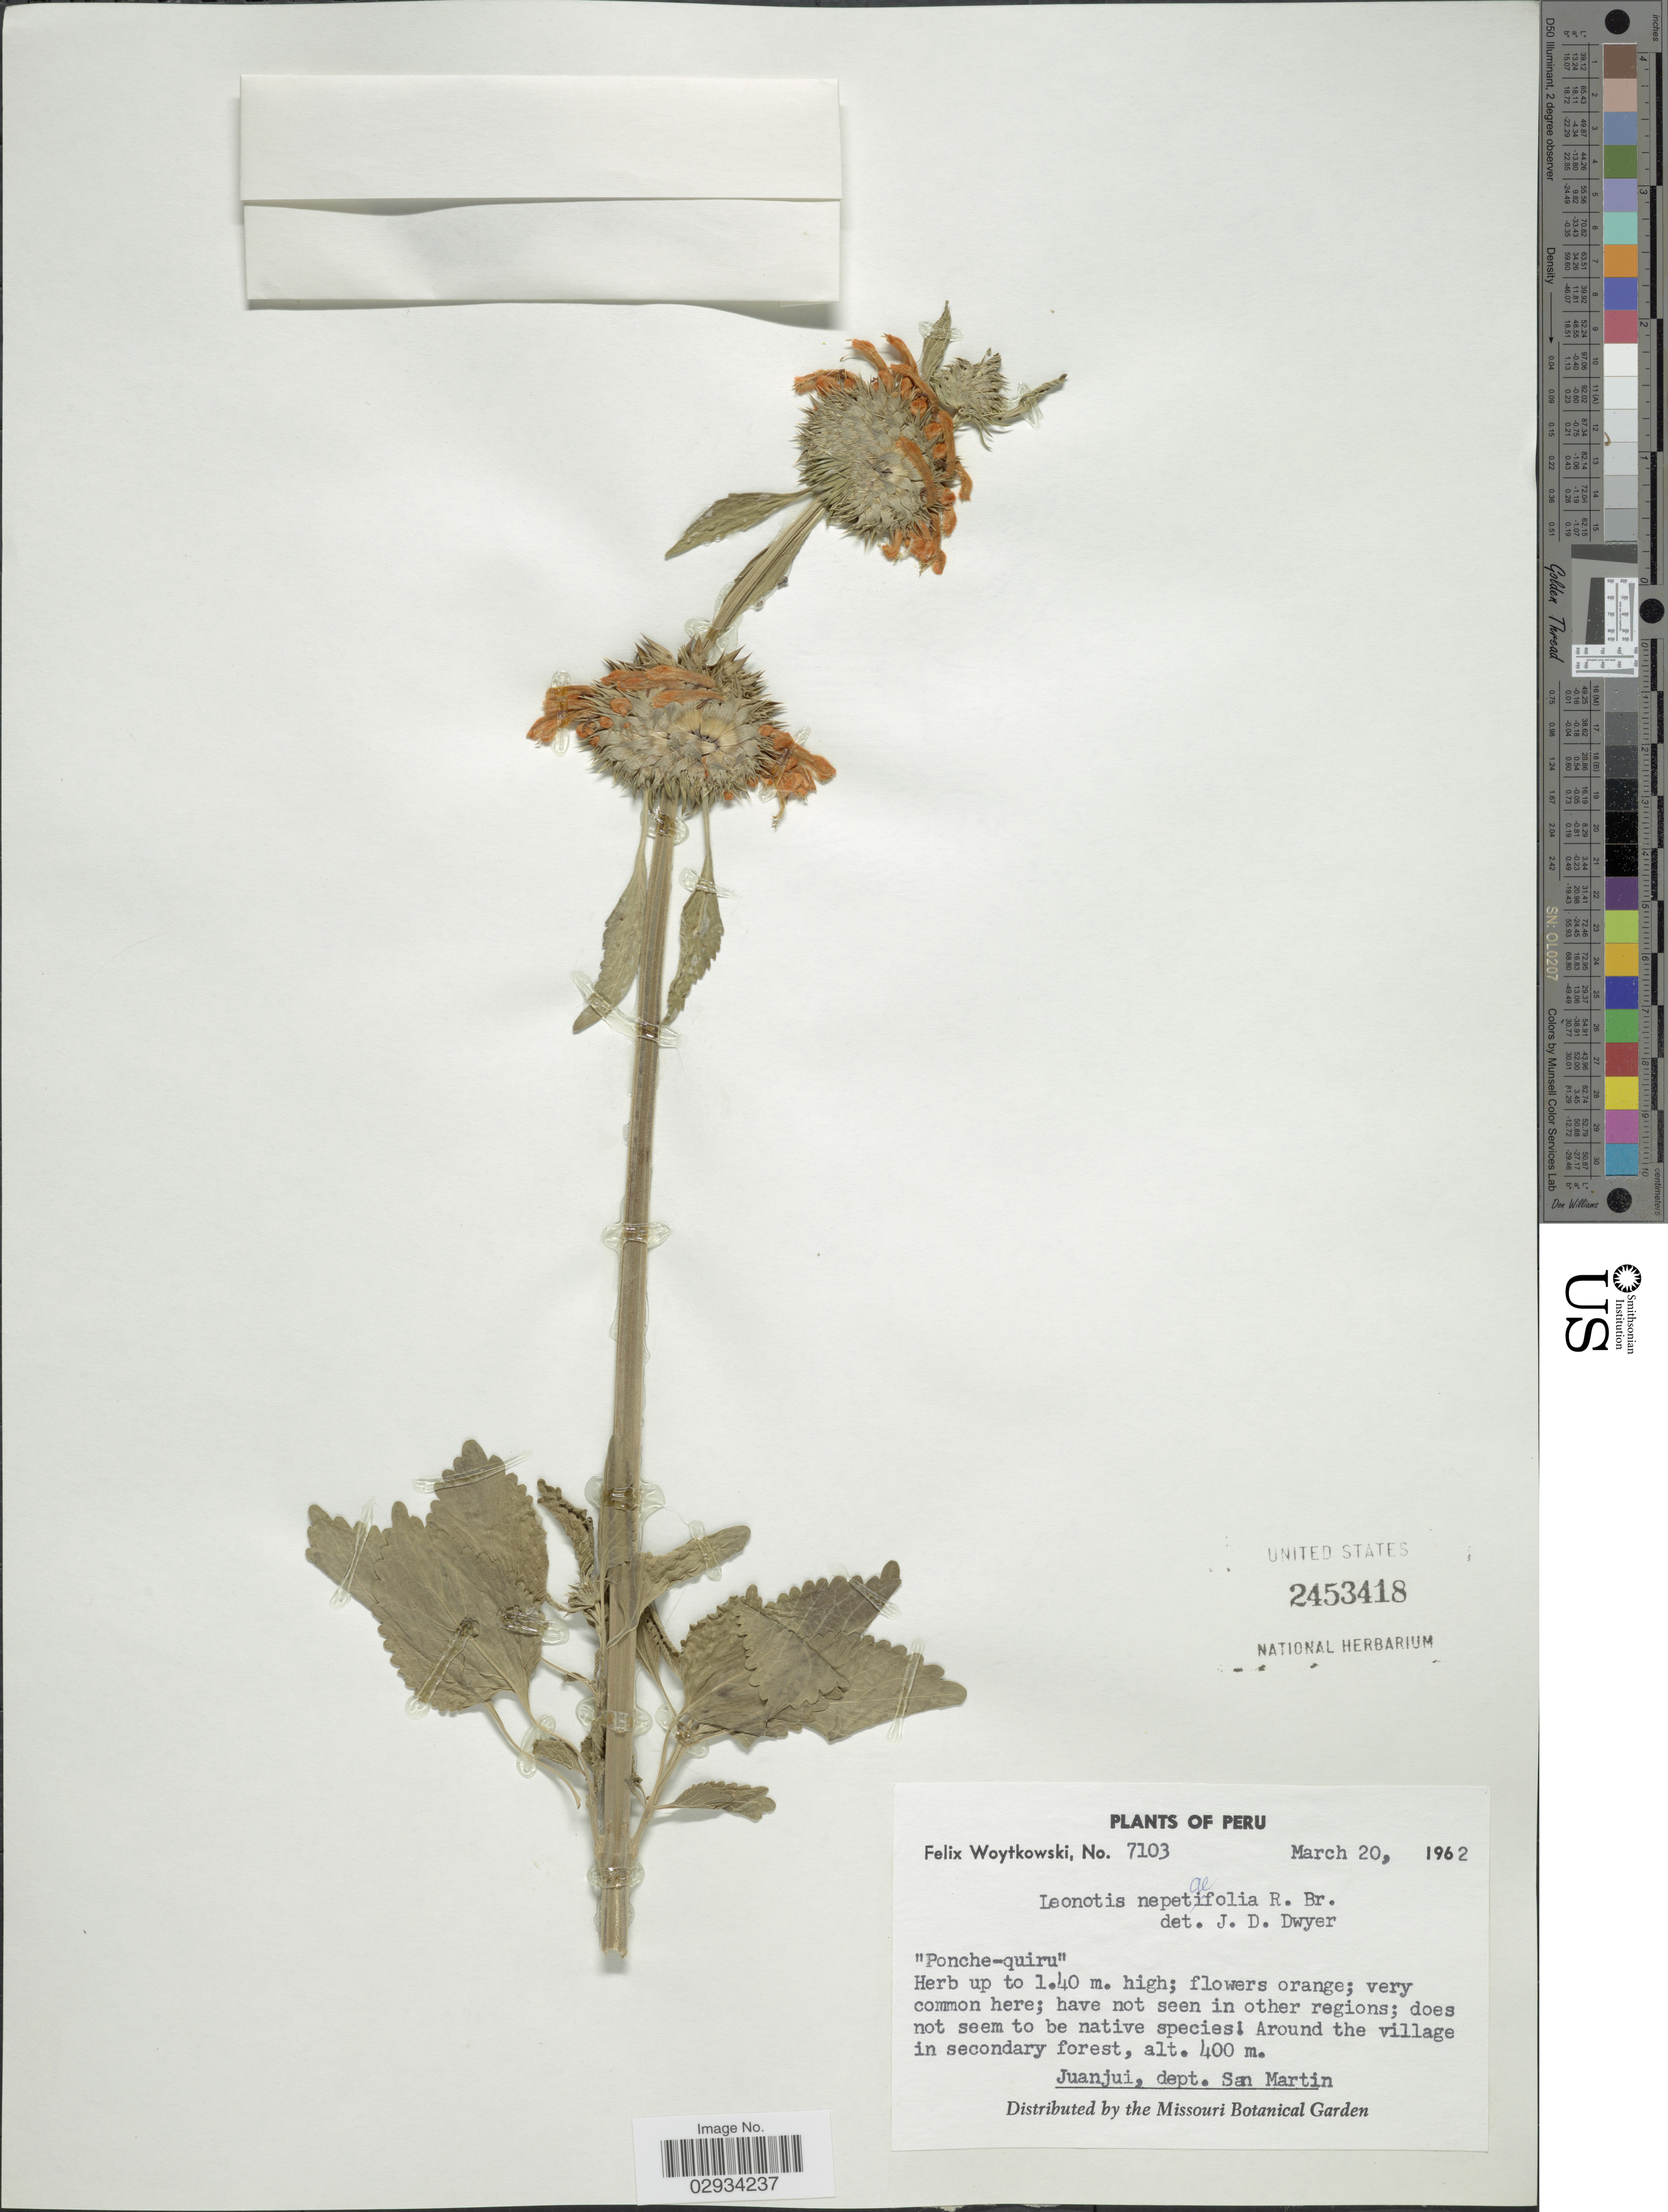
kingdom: Plantae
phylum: Tracheophyta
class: Magnoliopsida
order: Lamiales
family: Lamiaceae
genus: Leonotis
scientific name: Leonotis nepetifolia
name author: (L.) R. Br.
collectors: F. Woytkowski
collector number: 7103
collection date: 1962-03-20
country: Peru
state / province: San Martín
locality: Juanjui, dept. San Martin.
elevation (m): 400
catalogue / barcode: US 2453418